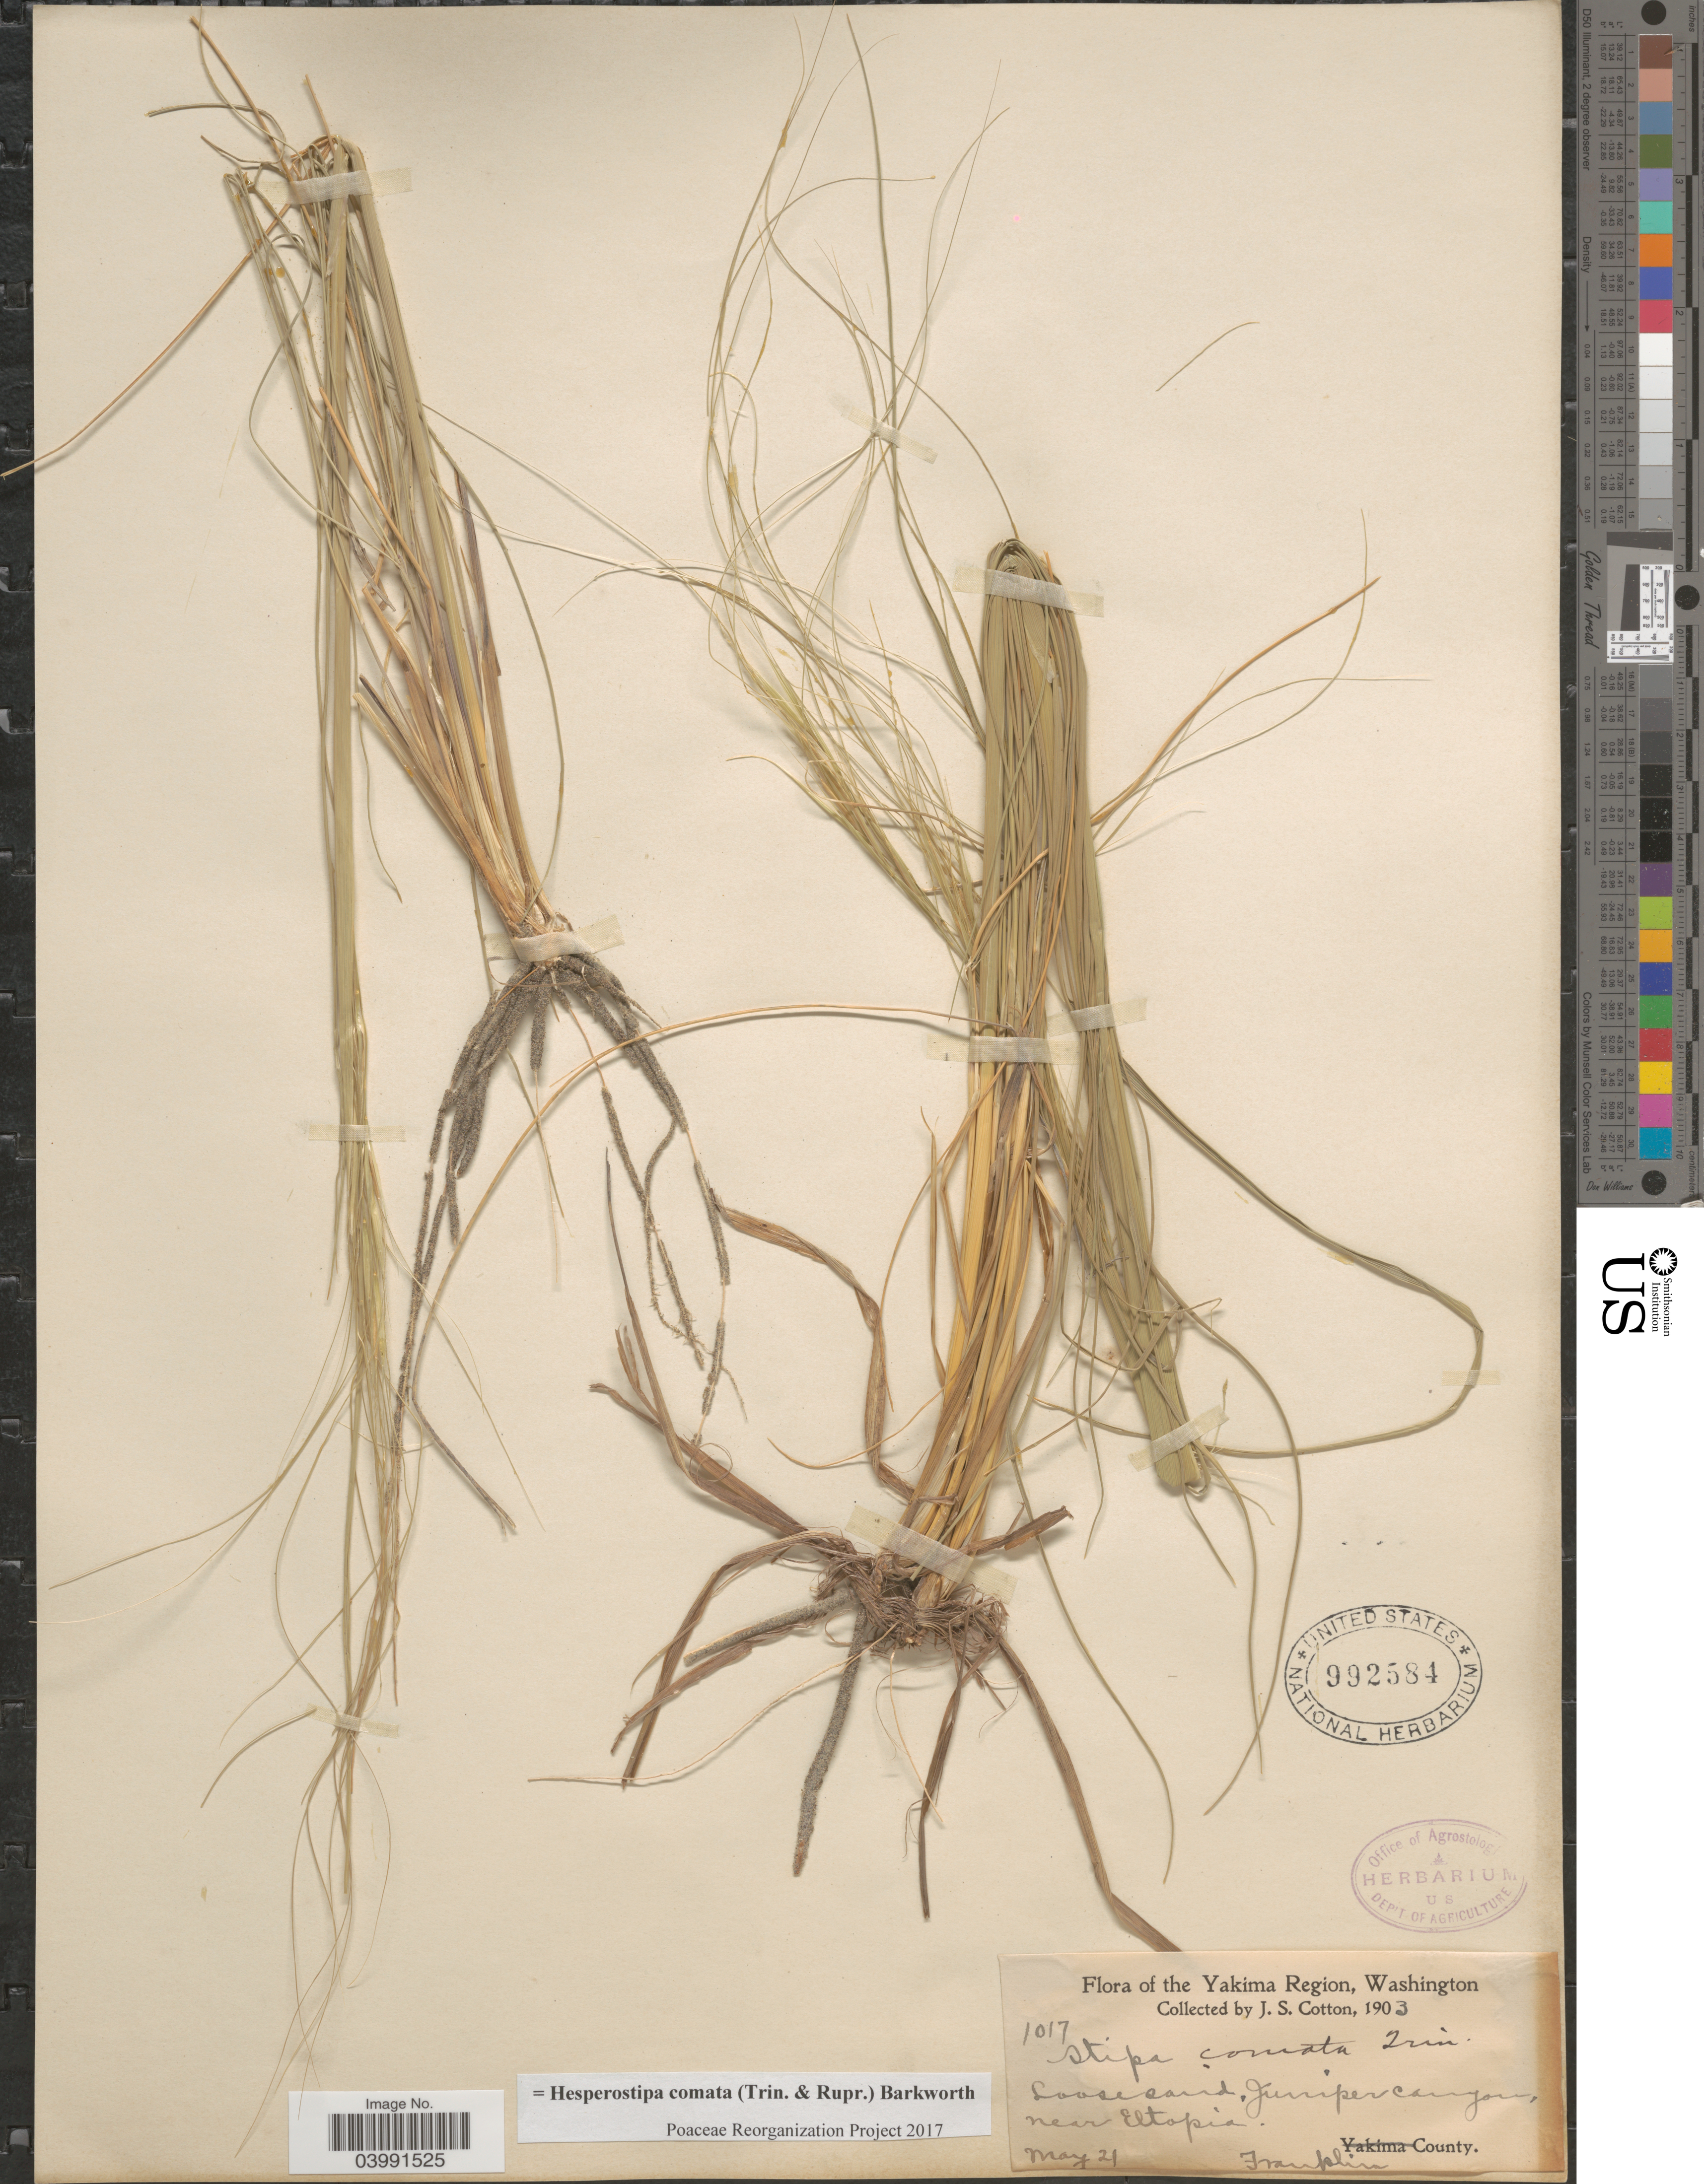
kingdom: Plantae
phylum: Tracheophyta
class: Liliopsida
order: Poales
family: Poaceae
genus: Hesperostipa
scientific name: Hesperostipa comata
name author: (Trin. & Rupr.) Barkworth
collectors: J. S. Cotton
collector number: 1017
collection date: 1903-05-21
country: United States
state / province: Washington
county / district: Franklin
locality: The Yakima Region. Juniper Canyon, near Eltopia. Franklin County.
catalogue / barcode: US 992584